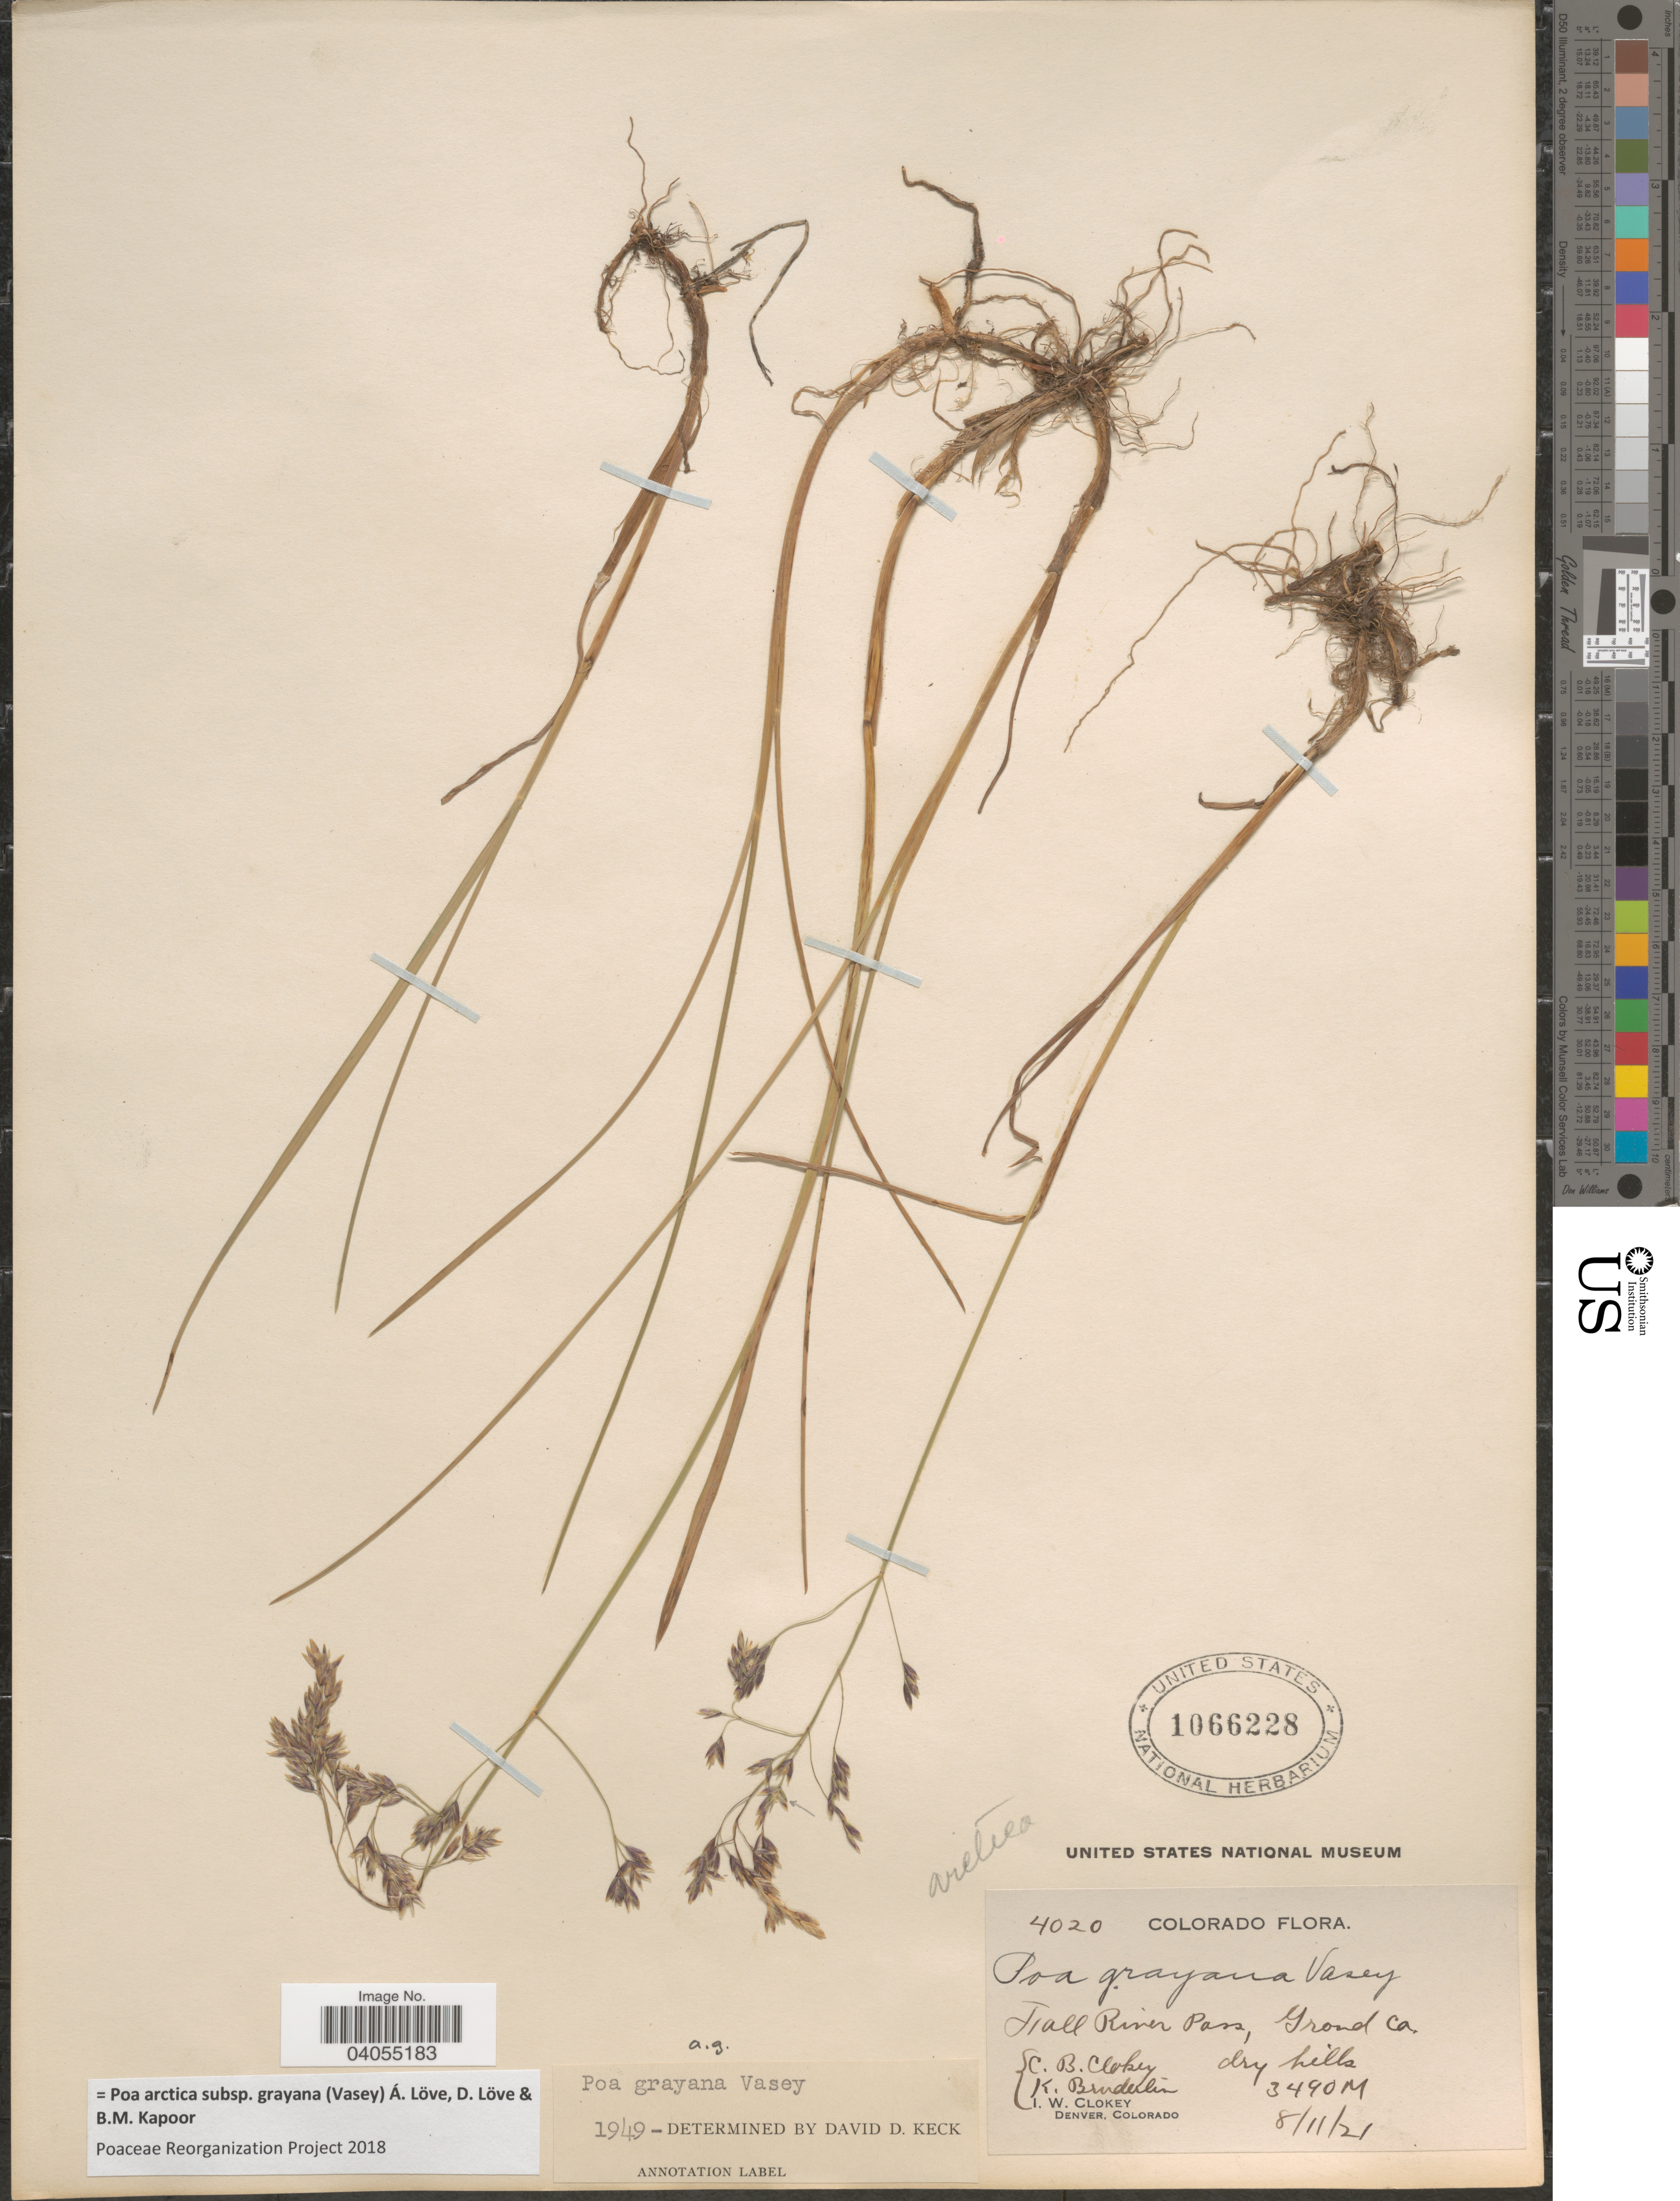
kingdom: Plantae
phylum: Tracheophyta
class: Liliopsida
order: Poales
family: Poaceae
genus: Poa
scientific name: Poa arctica subsp. grayana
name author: (Vasey) Á. Löve et al.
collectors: C. Clokey, K. Bruderlin & I. W. Clokey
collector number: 4020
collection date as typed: Transcribed d/m/y: 11/8/21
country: United States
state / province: Colorado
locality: Fall River Pass, Grand Co.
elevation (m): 3490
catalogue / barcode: US 1066228